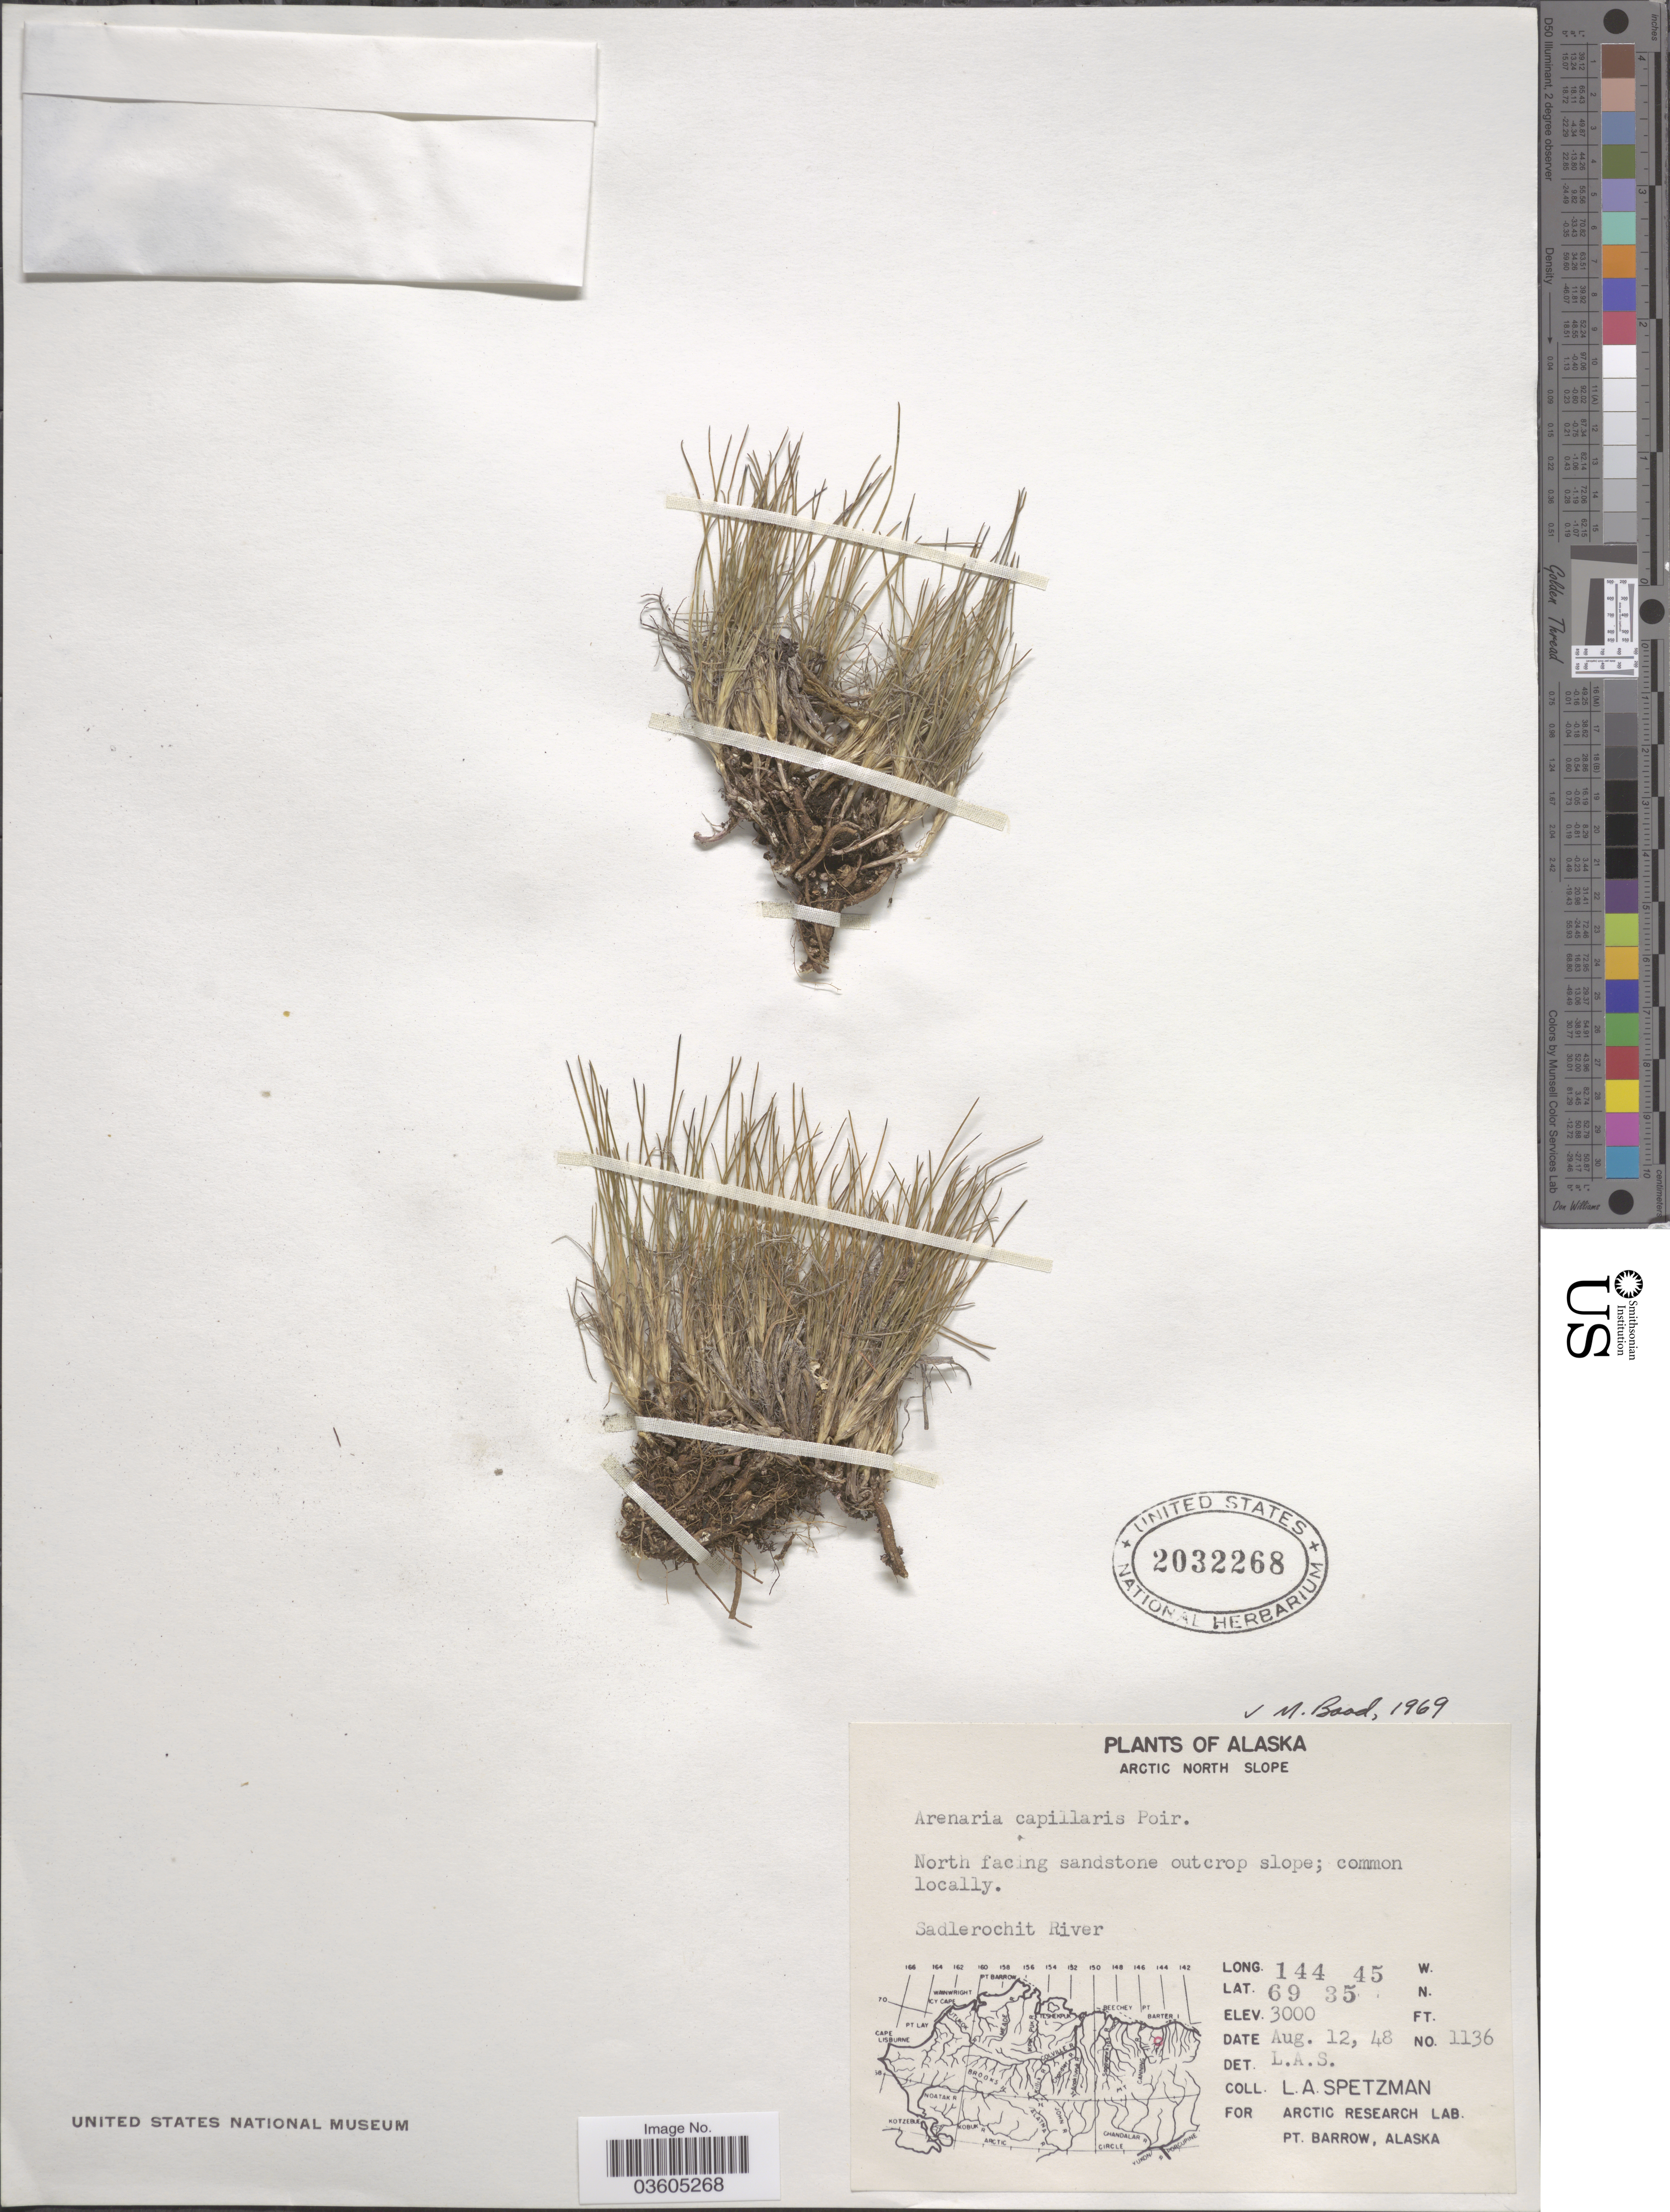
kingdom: Plantae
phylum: Tracheophyta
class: Magnoliopsida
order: Caryophyllales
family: Caryophyllaceae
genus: Eremogone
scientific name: Eremogone capillaris var. capillaris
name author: (Poir.) Fenzl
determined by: Strong, Mark T., (BOT), Smithsonian Institution - National Museum of Natural History (UNITED STATES)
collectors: L. Spetzman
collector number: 1136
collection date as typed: Transcribed d/m/y: 12/8/48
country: United States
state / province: Alaska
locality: Arctic North Slope. North facing sandstone outcrop slope. Sadlerochit River.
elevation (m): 914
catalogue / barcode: US 2032268